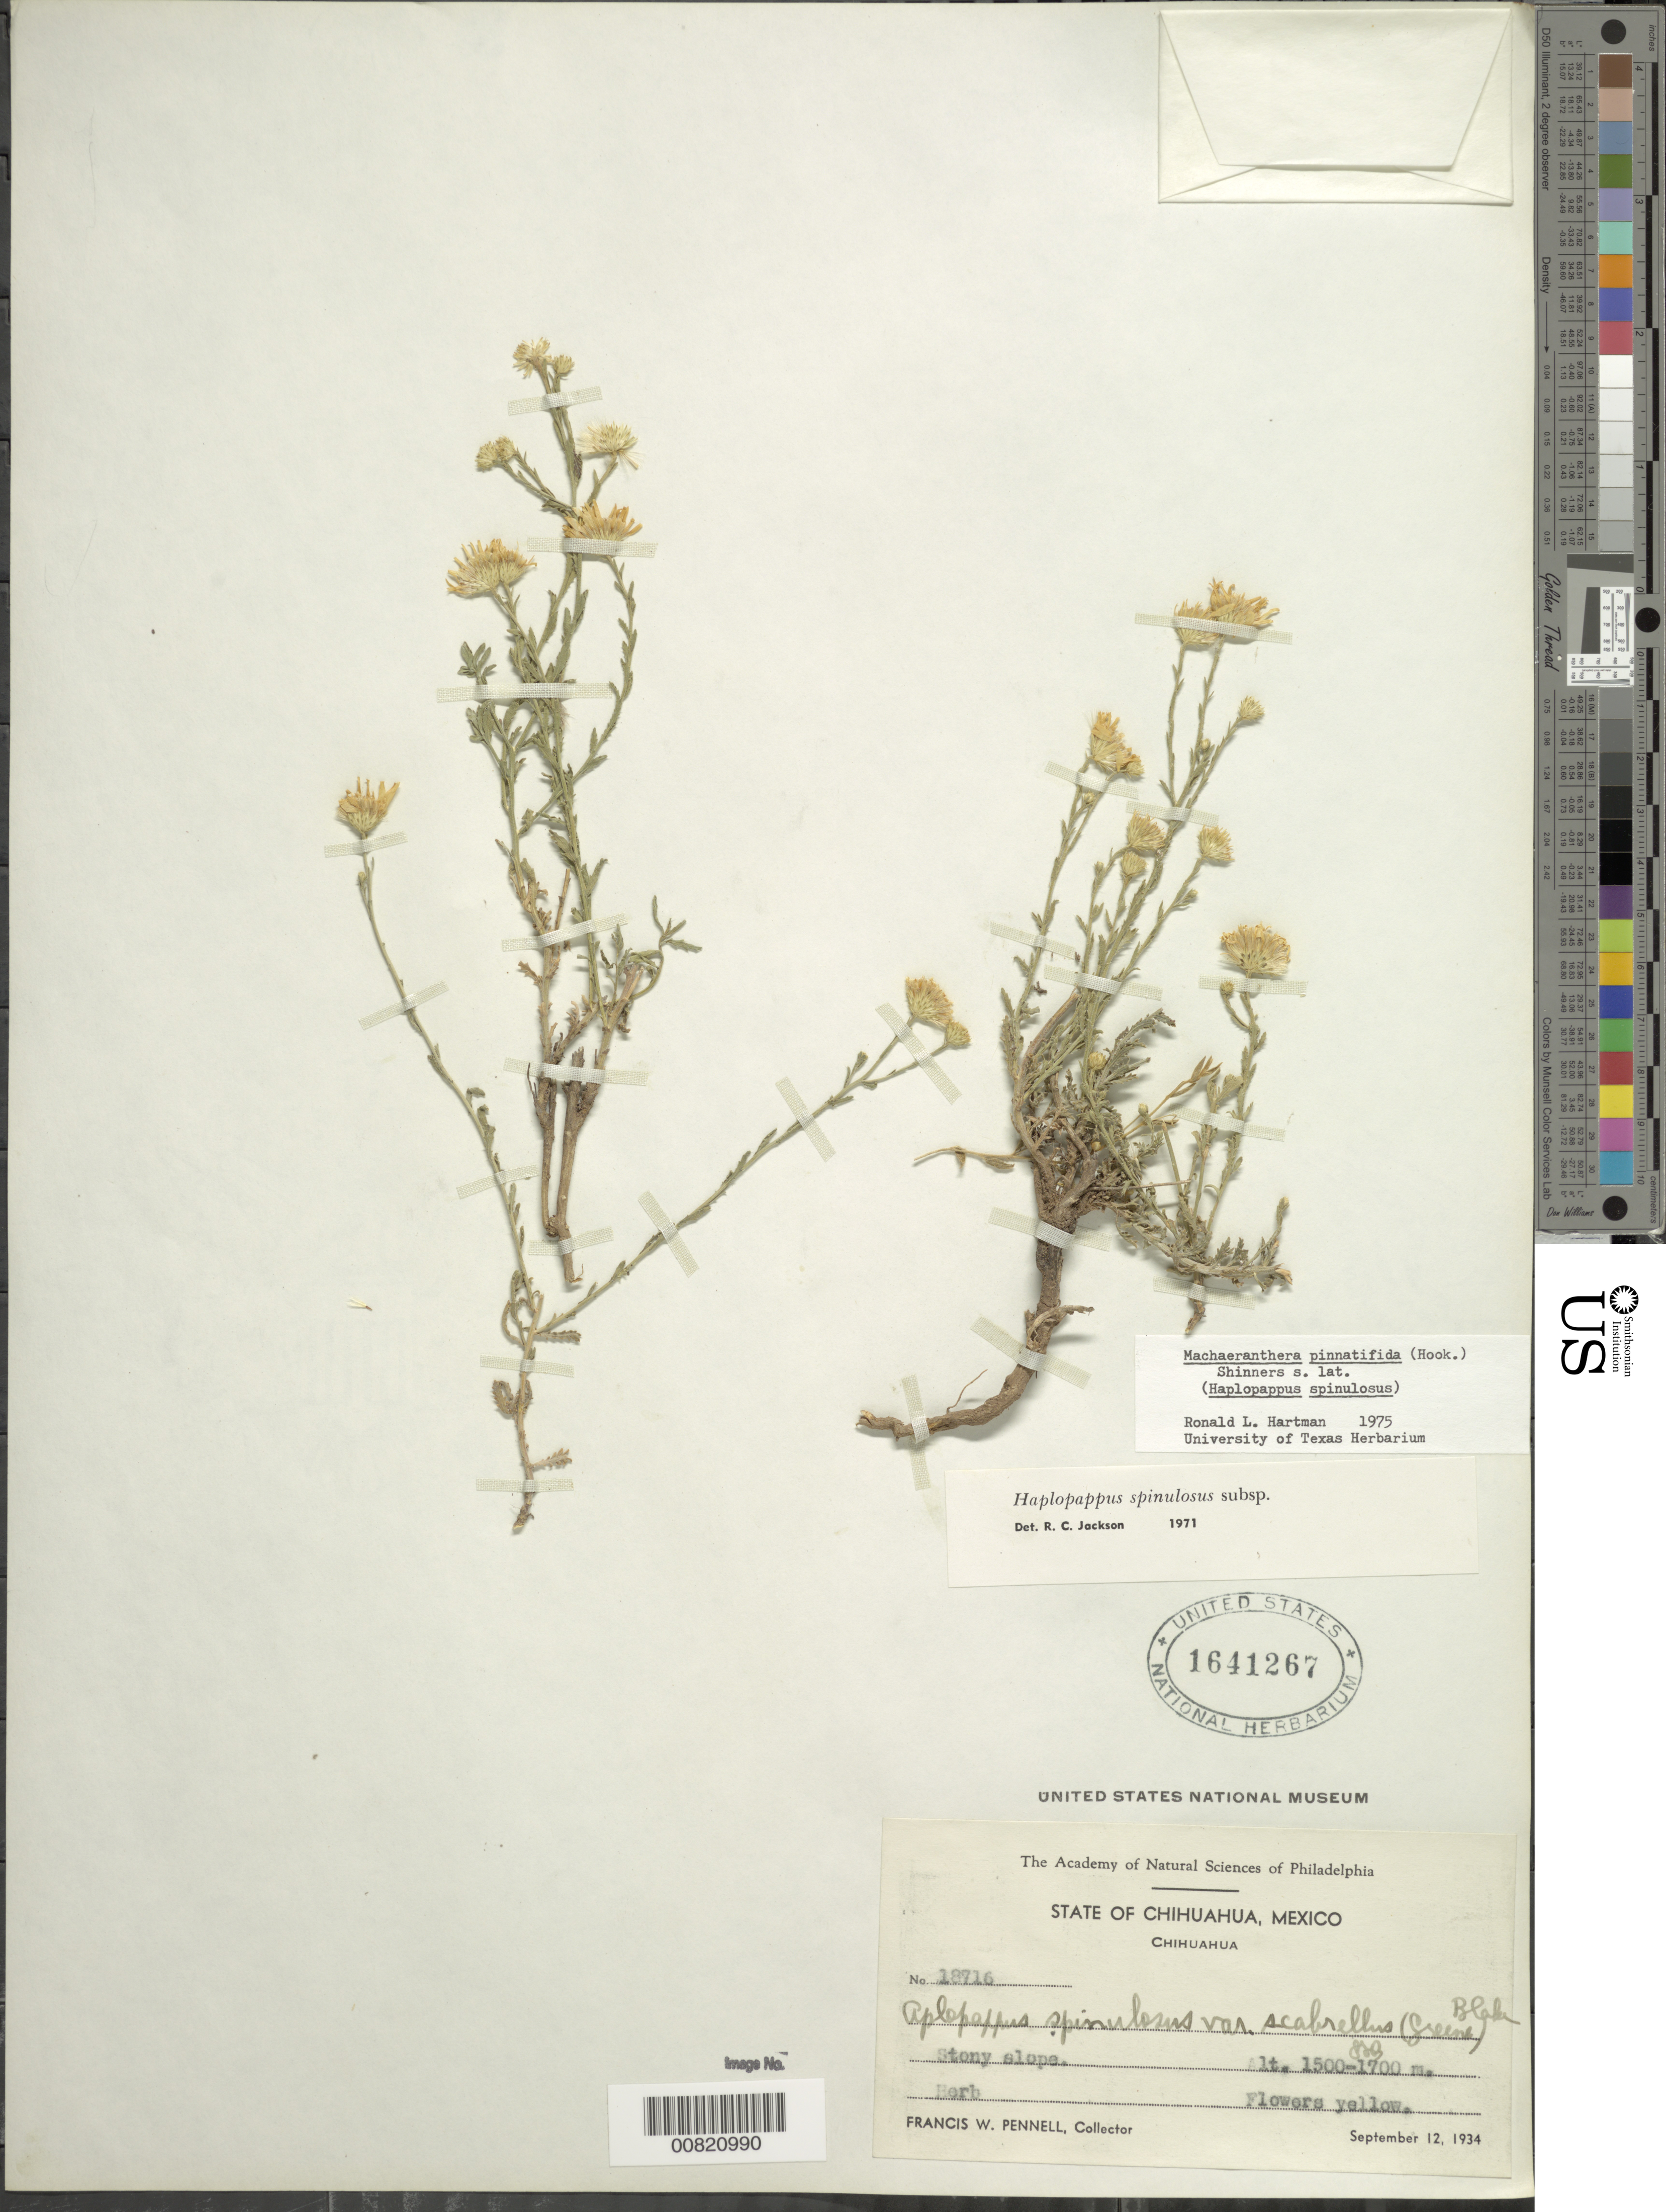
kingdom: Plantae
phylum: Tracheophyta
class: Magnoliopsida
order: Asterales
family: Asteraceae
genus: Machaeranthera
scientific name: Machaeranthera pinnatifida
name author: (Hook.) Shinners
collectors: F. W. Pennell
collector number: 18716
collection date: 1934-09-12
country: Mexico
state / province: Chihuahua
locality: Chihuahua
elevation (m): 1500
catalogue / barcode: US 1641267